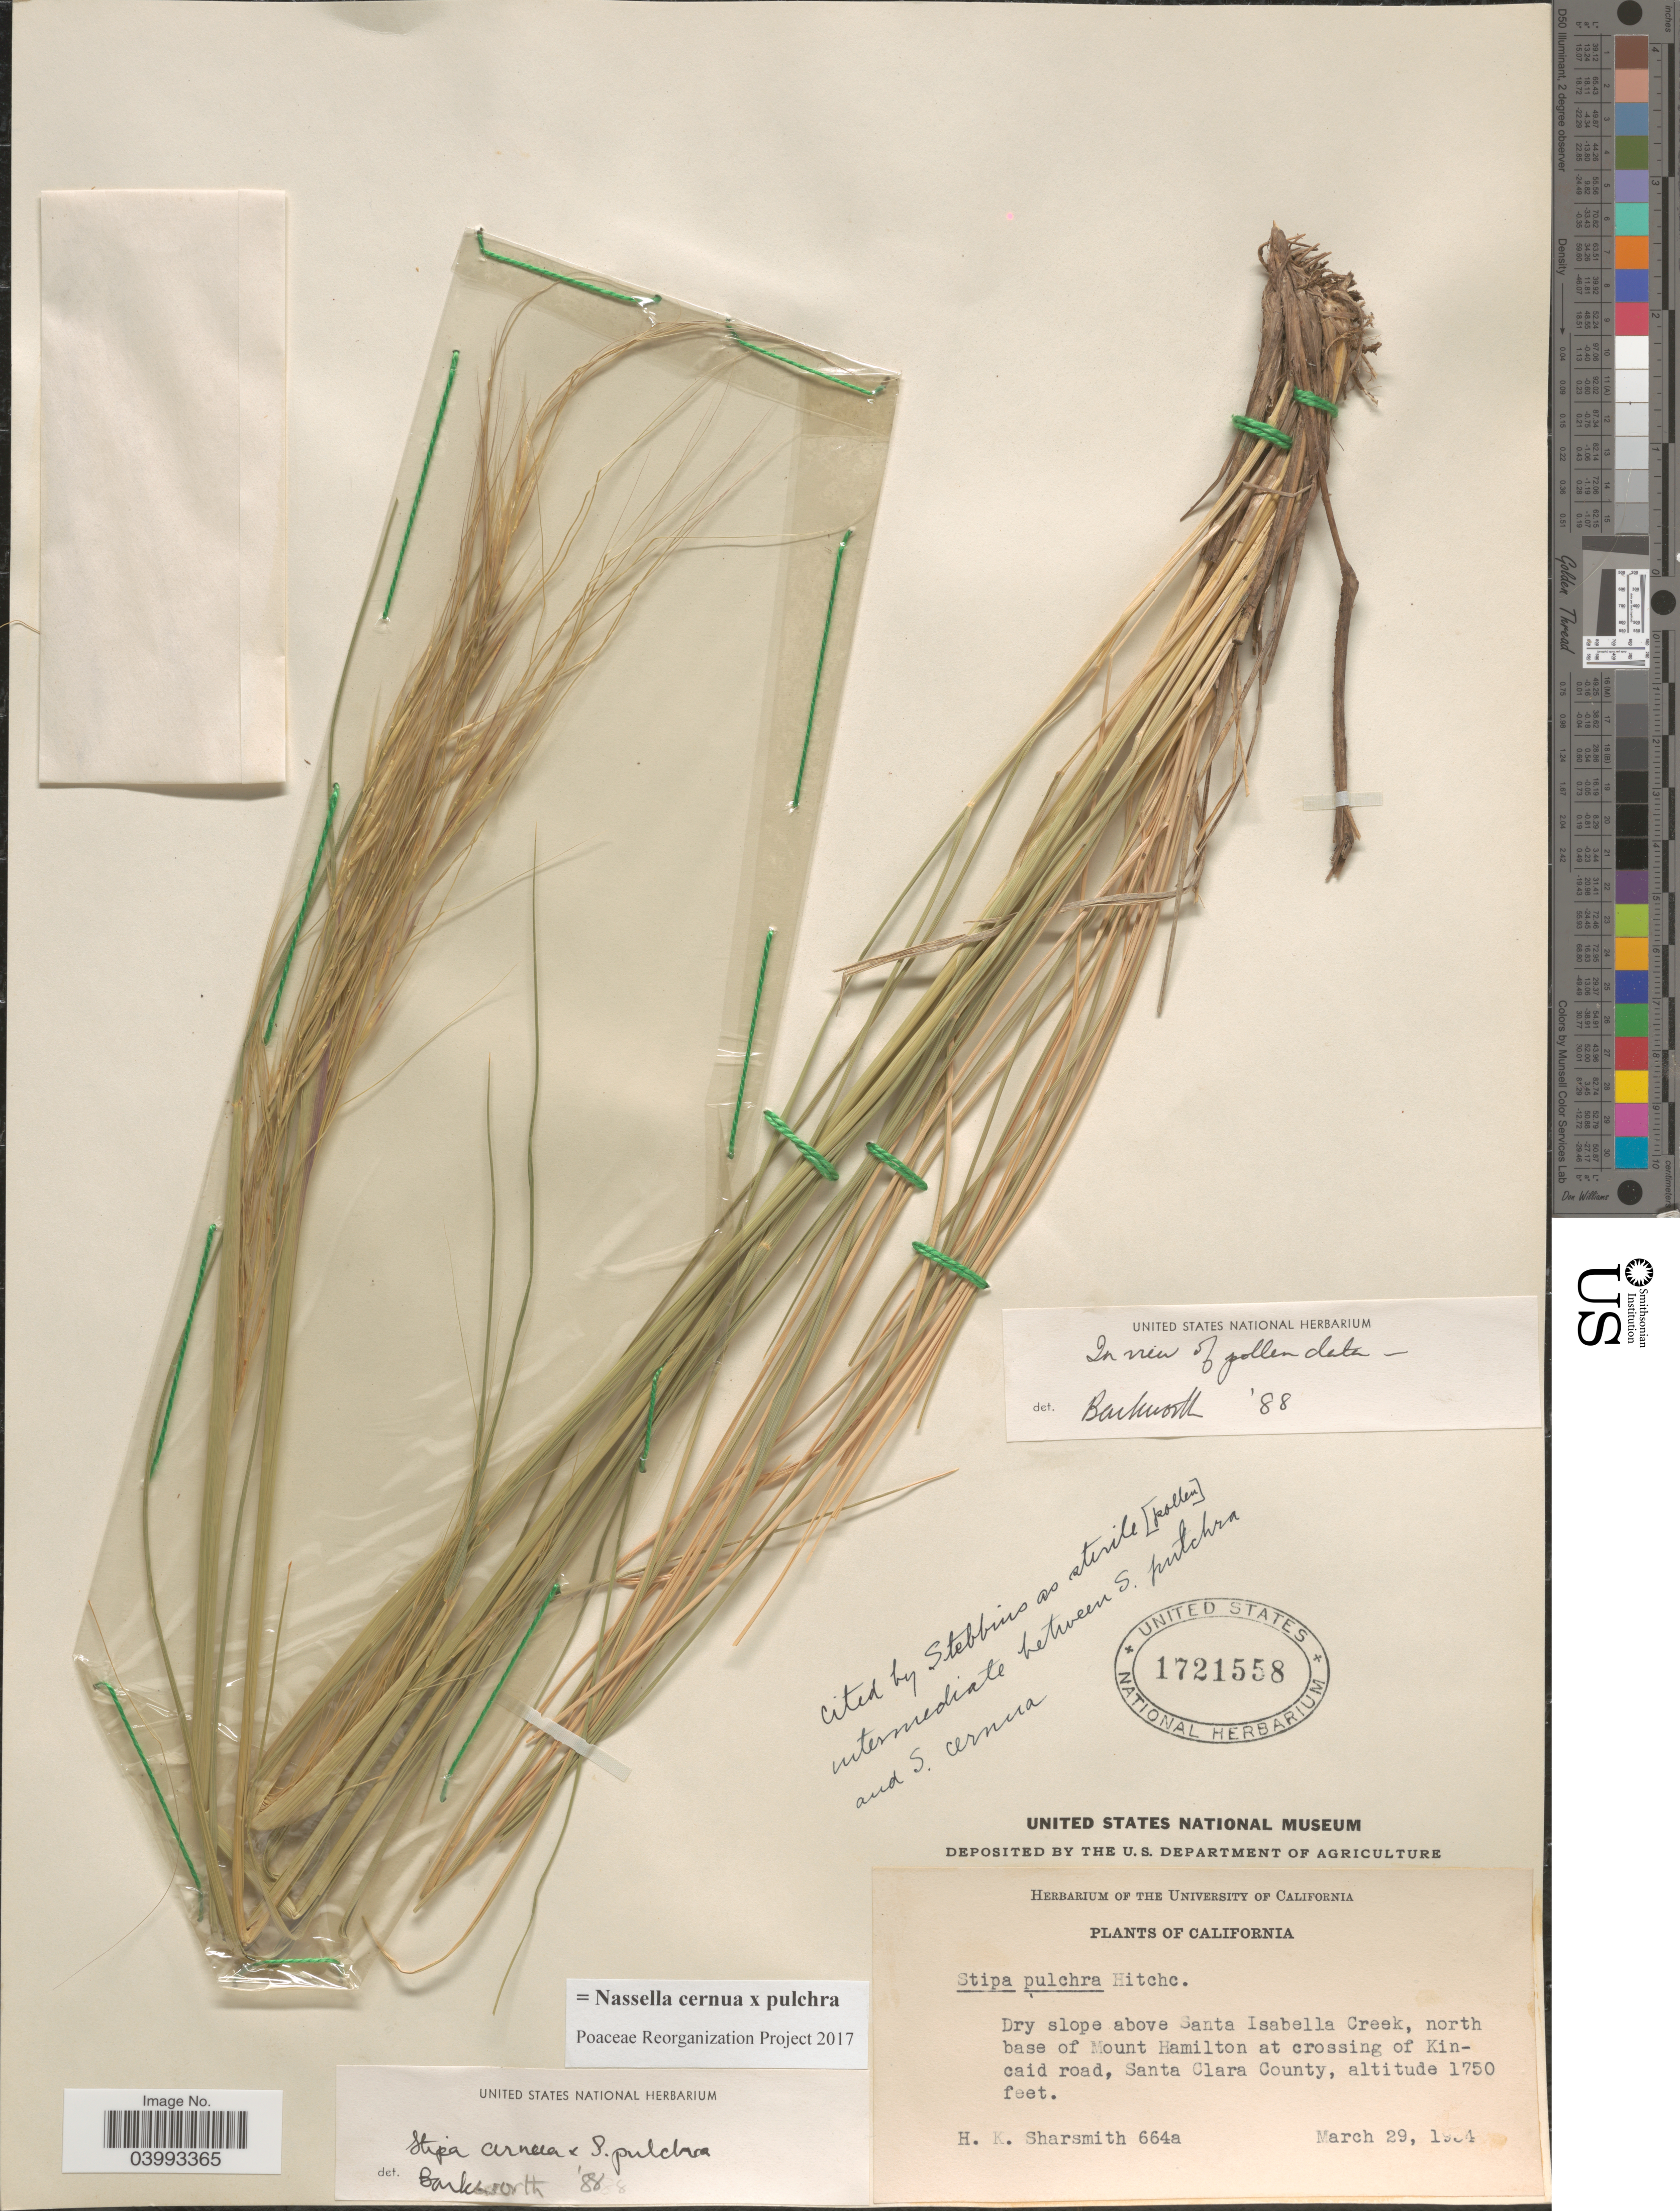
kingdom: Plantae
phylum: Tracheophyta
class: Liliopsida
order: Poales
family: Poaceae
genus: Nassella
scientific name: Nassella cernua x N. pulchra (Hitchc.) Barkworth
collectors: H. Sharsmith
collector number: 664a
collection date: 1934-03-29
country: United States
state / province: California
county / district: Santa Clara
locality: Above Santa Isabella Creek, north base of Mount Hamilton at crossing of Kincaid road, Santa Clara County.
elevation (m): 533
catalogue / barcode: US 1721558